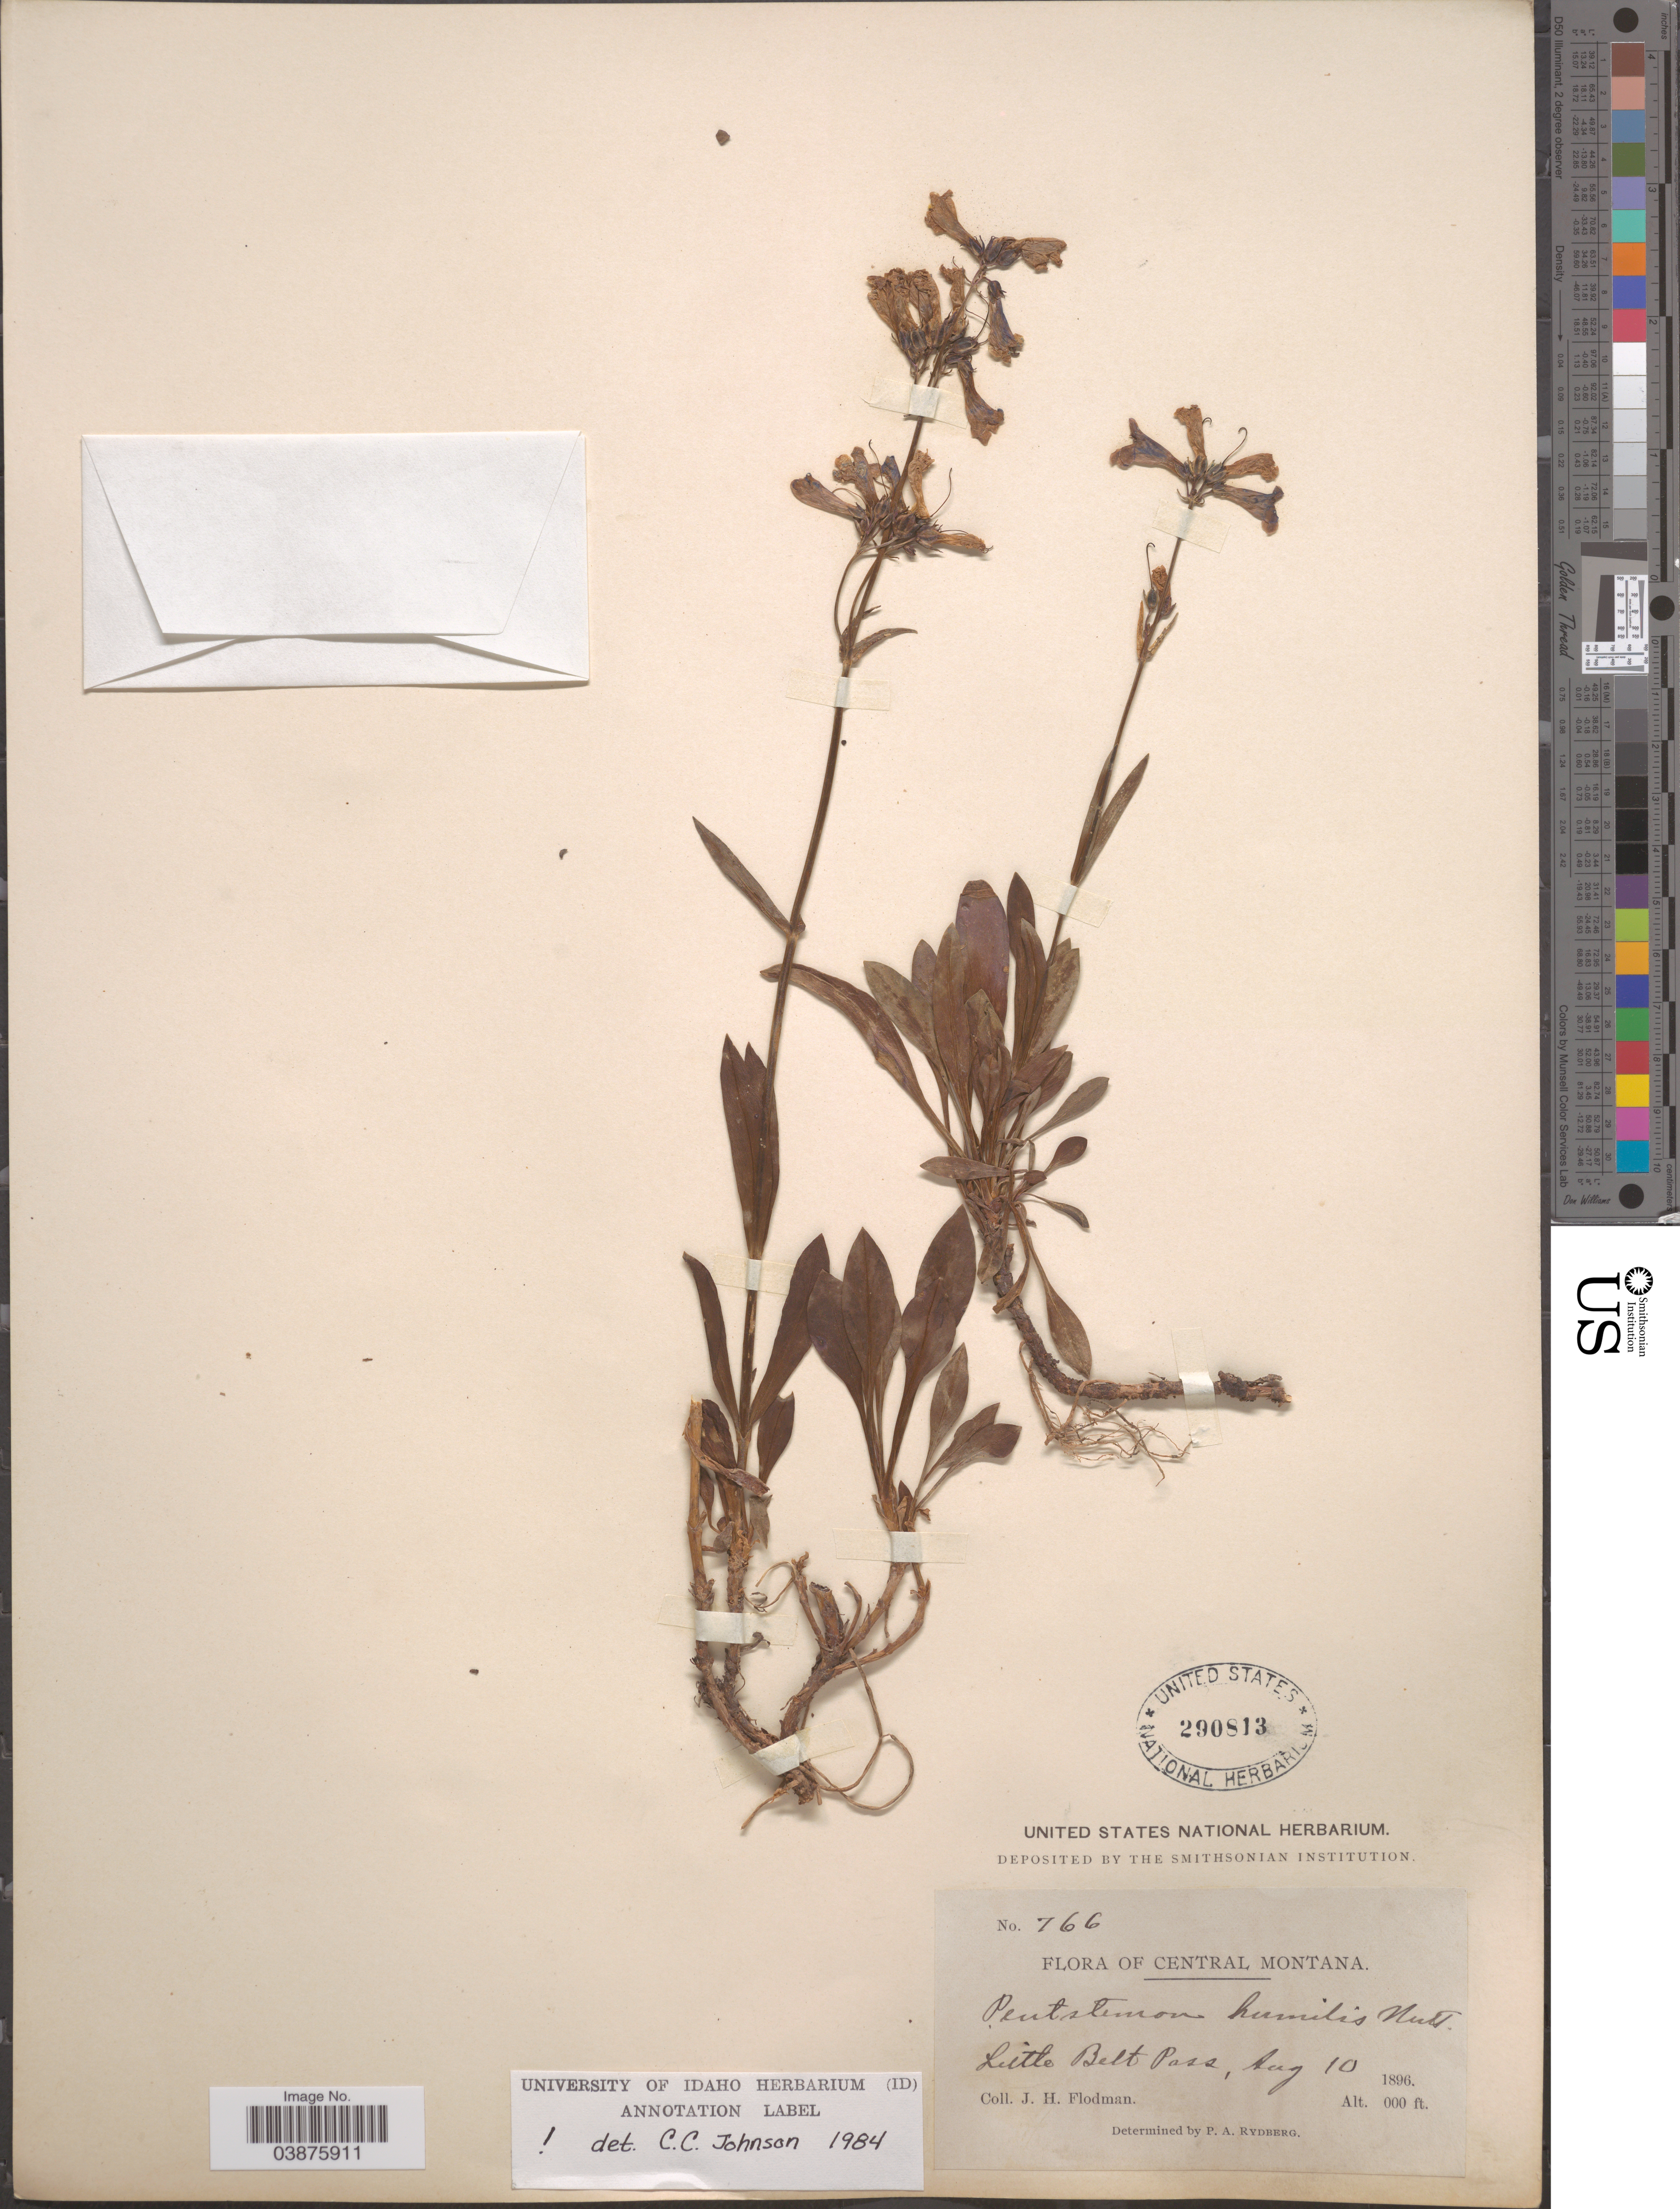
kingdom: Plantae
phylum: Tracheophyta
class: Magnoliopsida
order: Lamiales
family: Plantaginaceae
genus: Penstemon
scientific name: Penstemon humilis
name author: Nutt. ex A. Gray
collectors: J. Flodman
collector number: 766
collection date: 1896-08-10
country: United States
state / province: Montana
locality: Central Montana. Little Belt Pass.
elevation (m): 0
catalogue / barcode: US 290813